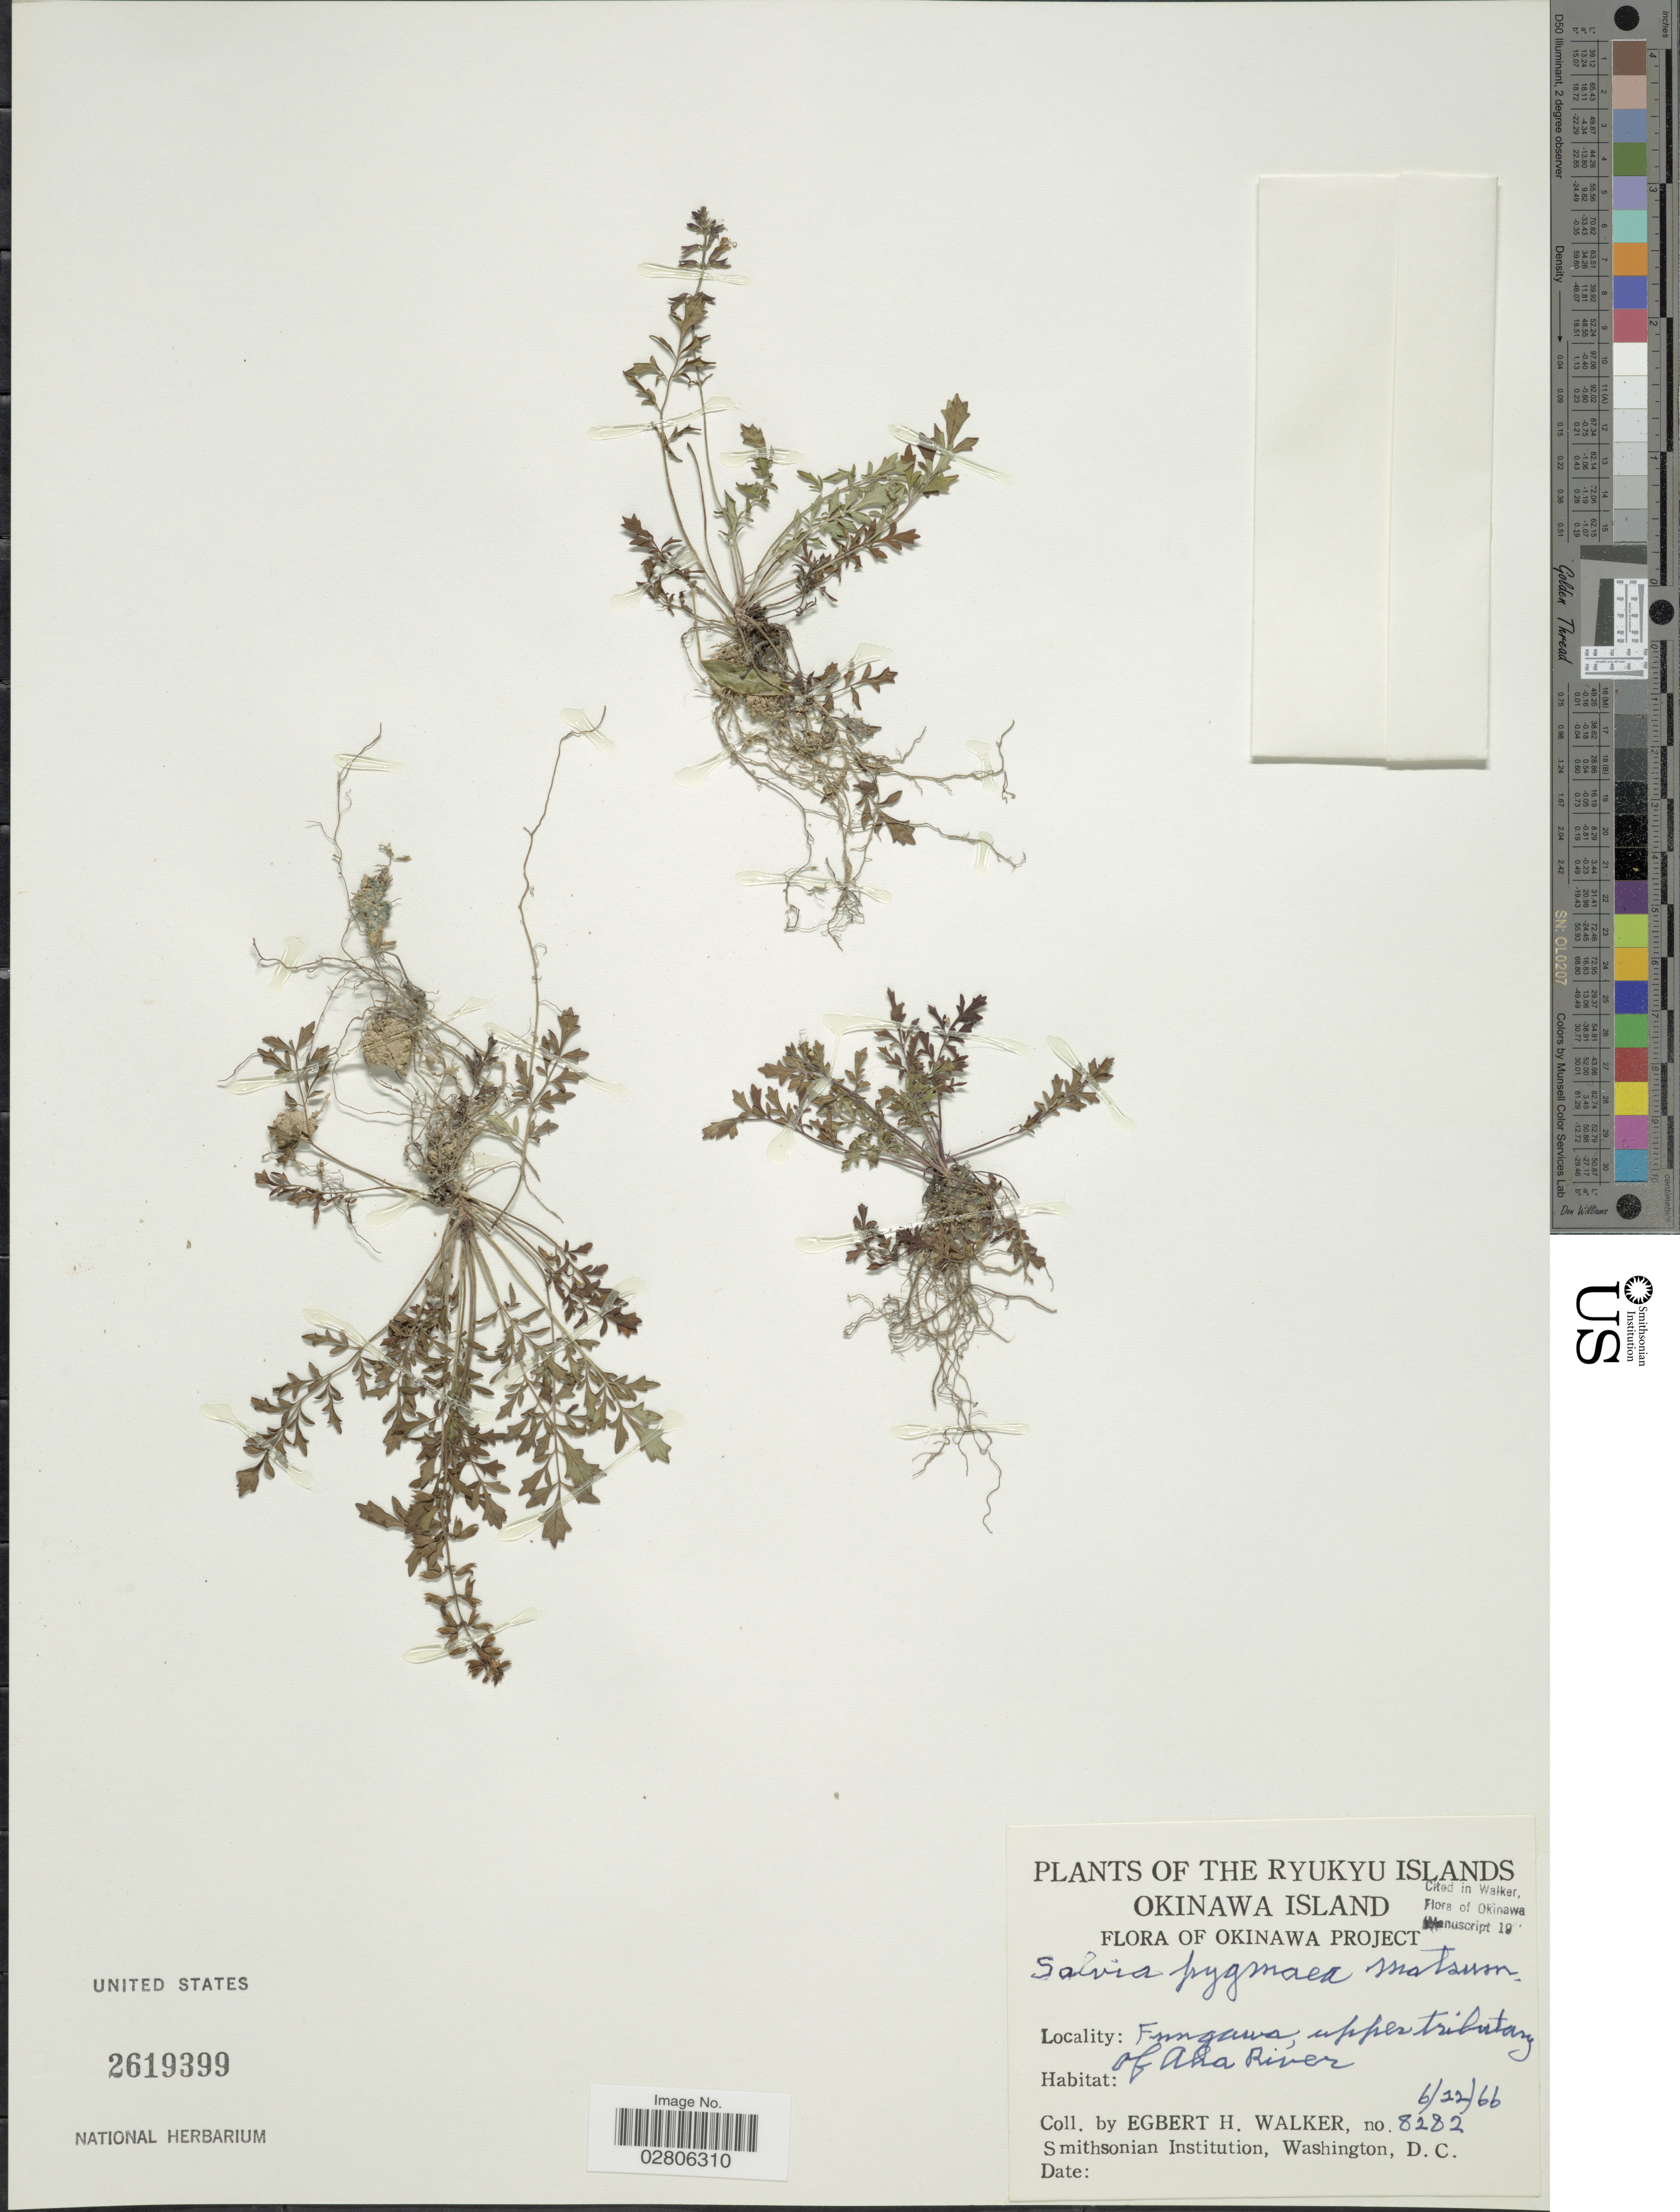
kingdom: Plantae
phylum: Tracheophyta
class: Magnoliopsida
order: Lamiales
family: Lamiaceae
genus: Salvia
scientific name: Salvia pygmaea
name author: Matsum.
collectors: E. H. Walker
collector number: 8282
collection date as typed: Transcribed d/m/y: 22/6/66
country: Japan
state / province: Okinawa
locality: Ryukyu Islands, Okinawa Island, Okinawa Project, Fungawa, upper tributary of Aha River.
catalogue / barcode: US 2619399